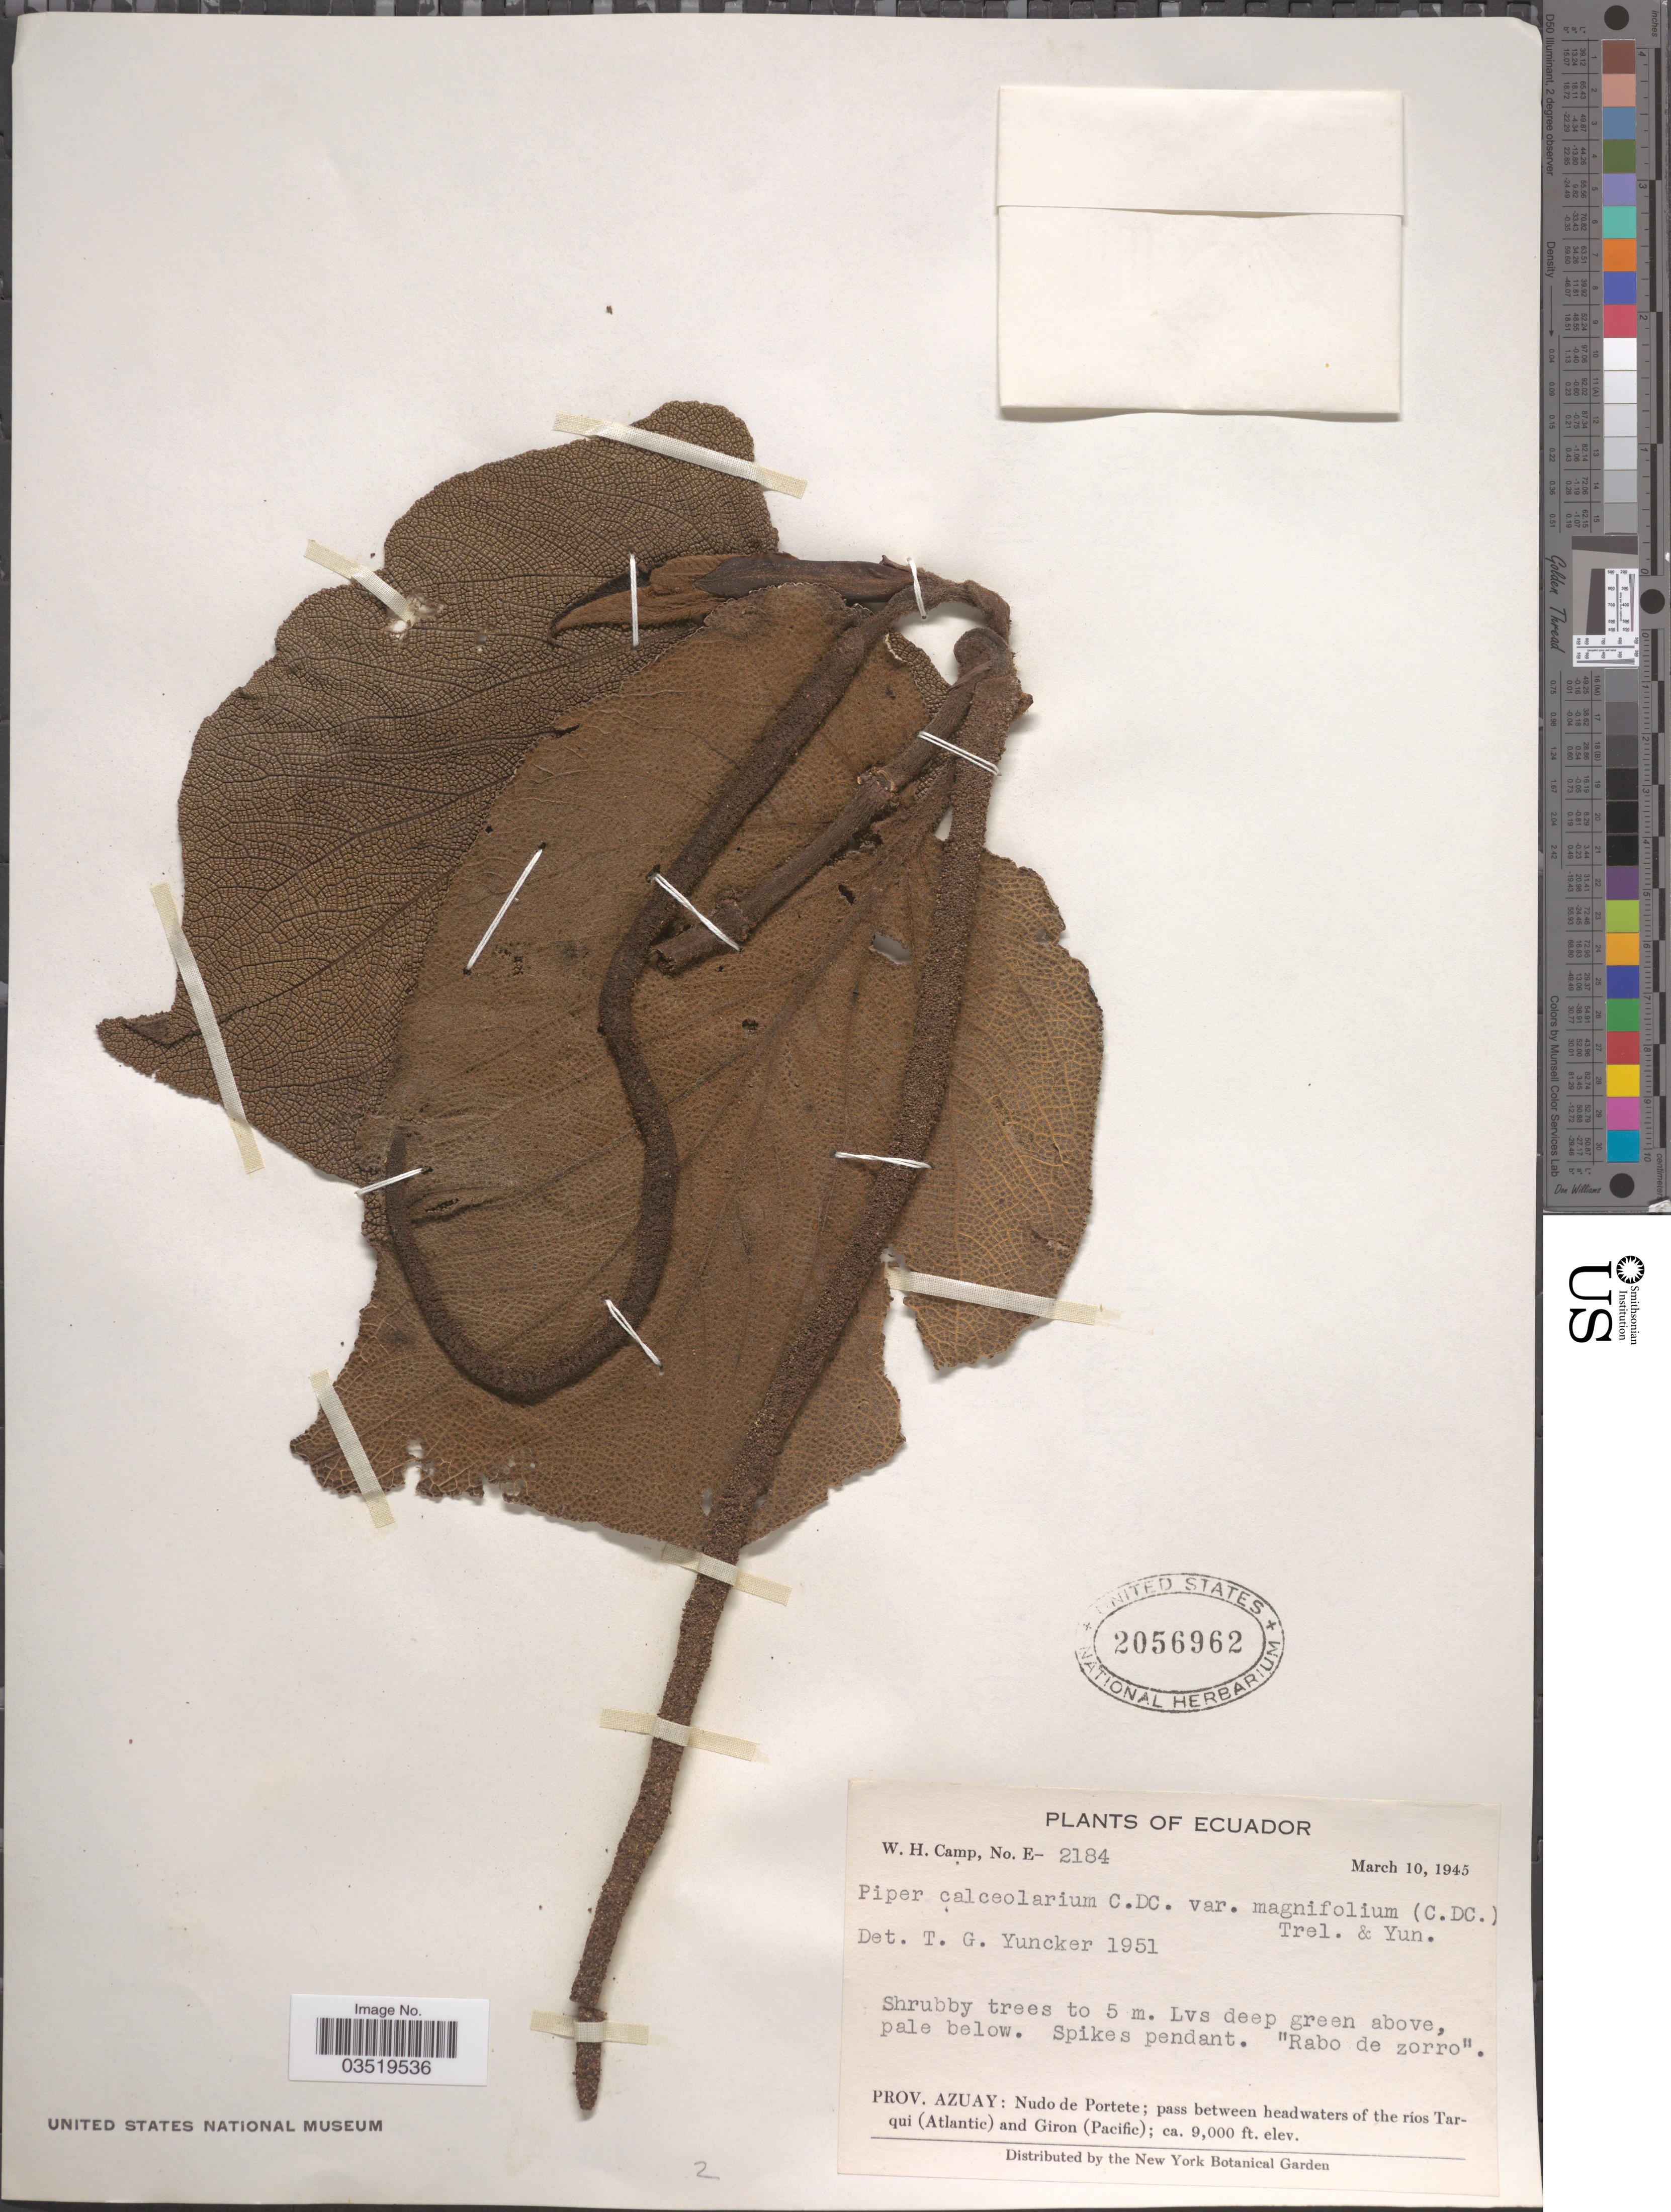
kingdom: Plantae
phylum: Tracheophyta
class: Magnoliopsida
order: Piperales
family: Piperaceae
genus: Piper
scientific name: Piper calceolarium var. magnifolium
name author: (C. DC.) Trel. & Yunck.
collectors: W. H. Camp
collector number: E-2184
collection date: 1945-03-10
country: Ecuador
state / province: Azuay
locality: Nudo de Portete; pass between headwaters of the ríos Tarqui (Atlantic) and Giron (Pacific).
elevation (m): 2743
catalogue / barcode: US 2056962